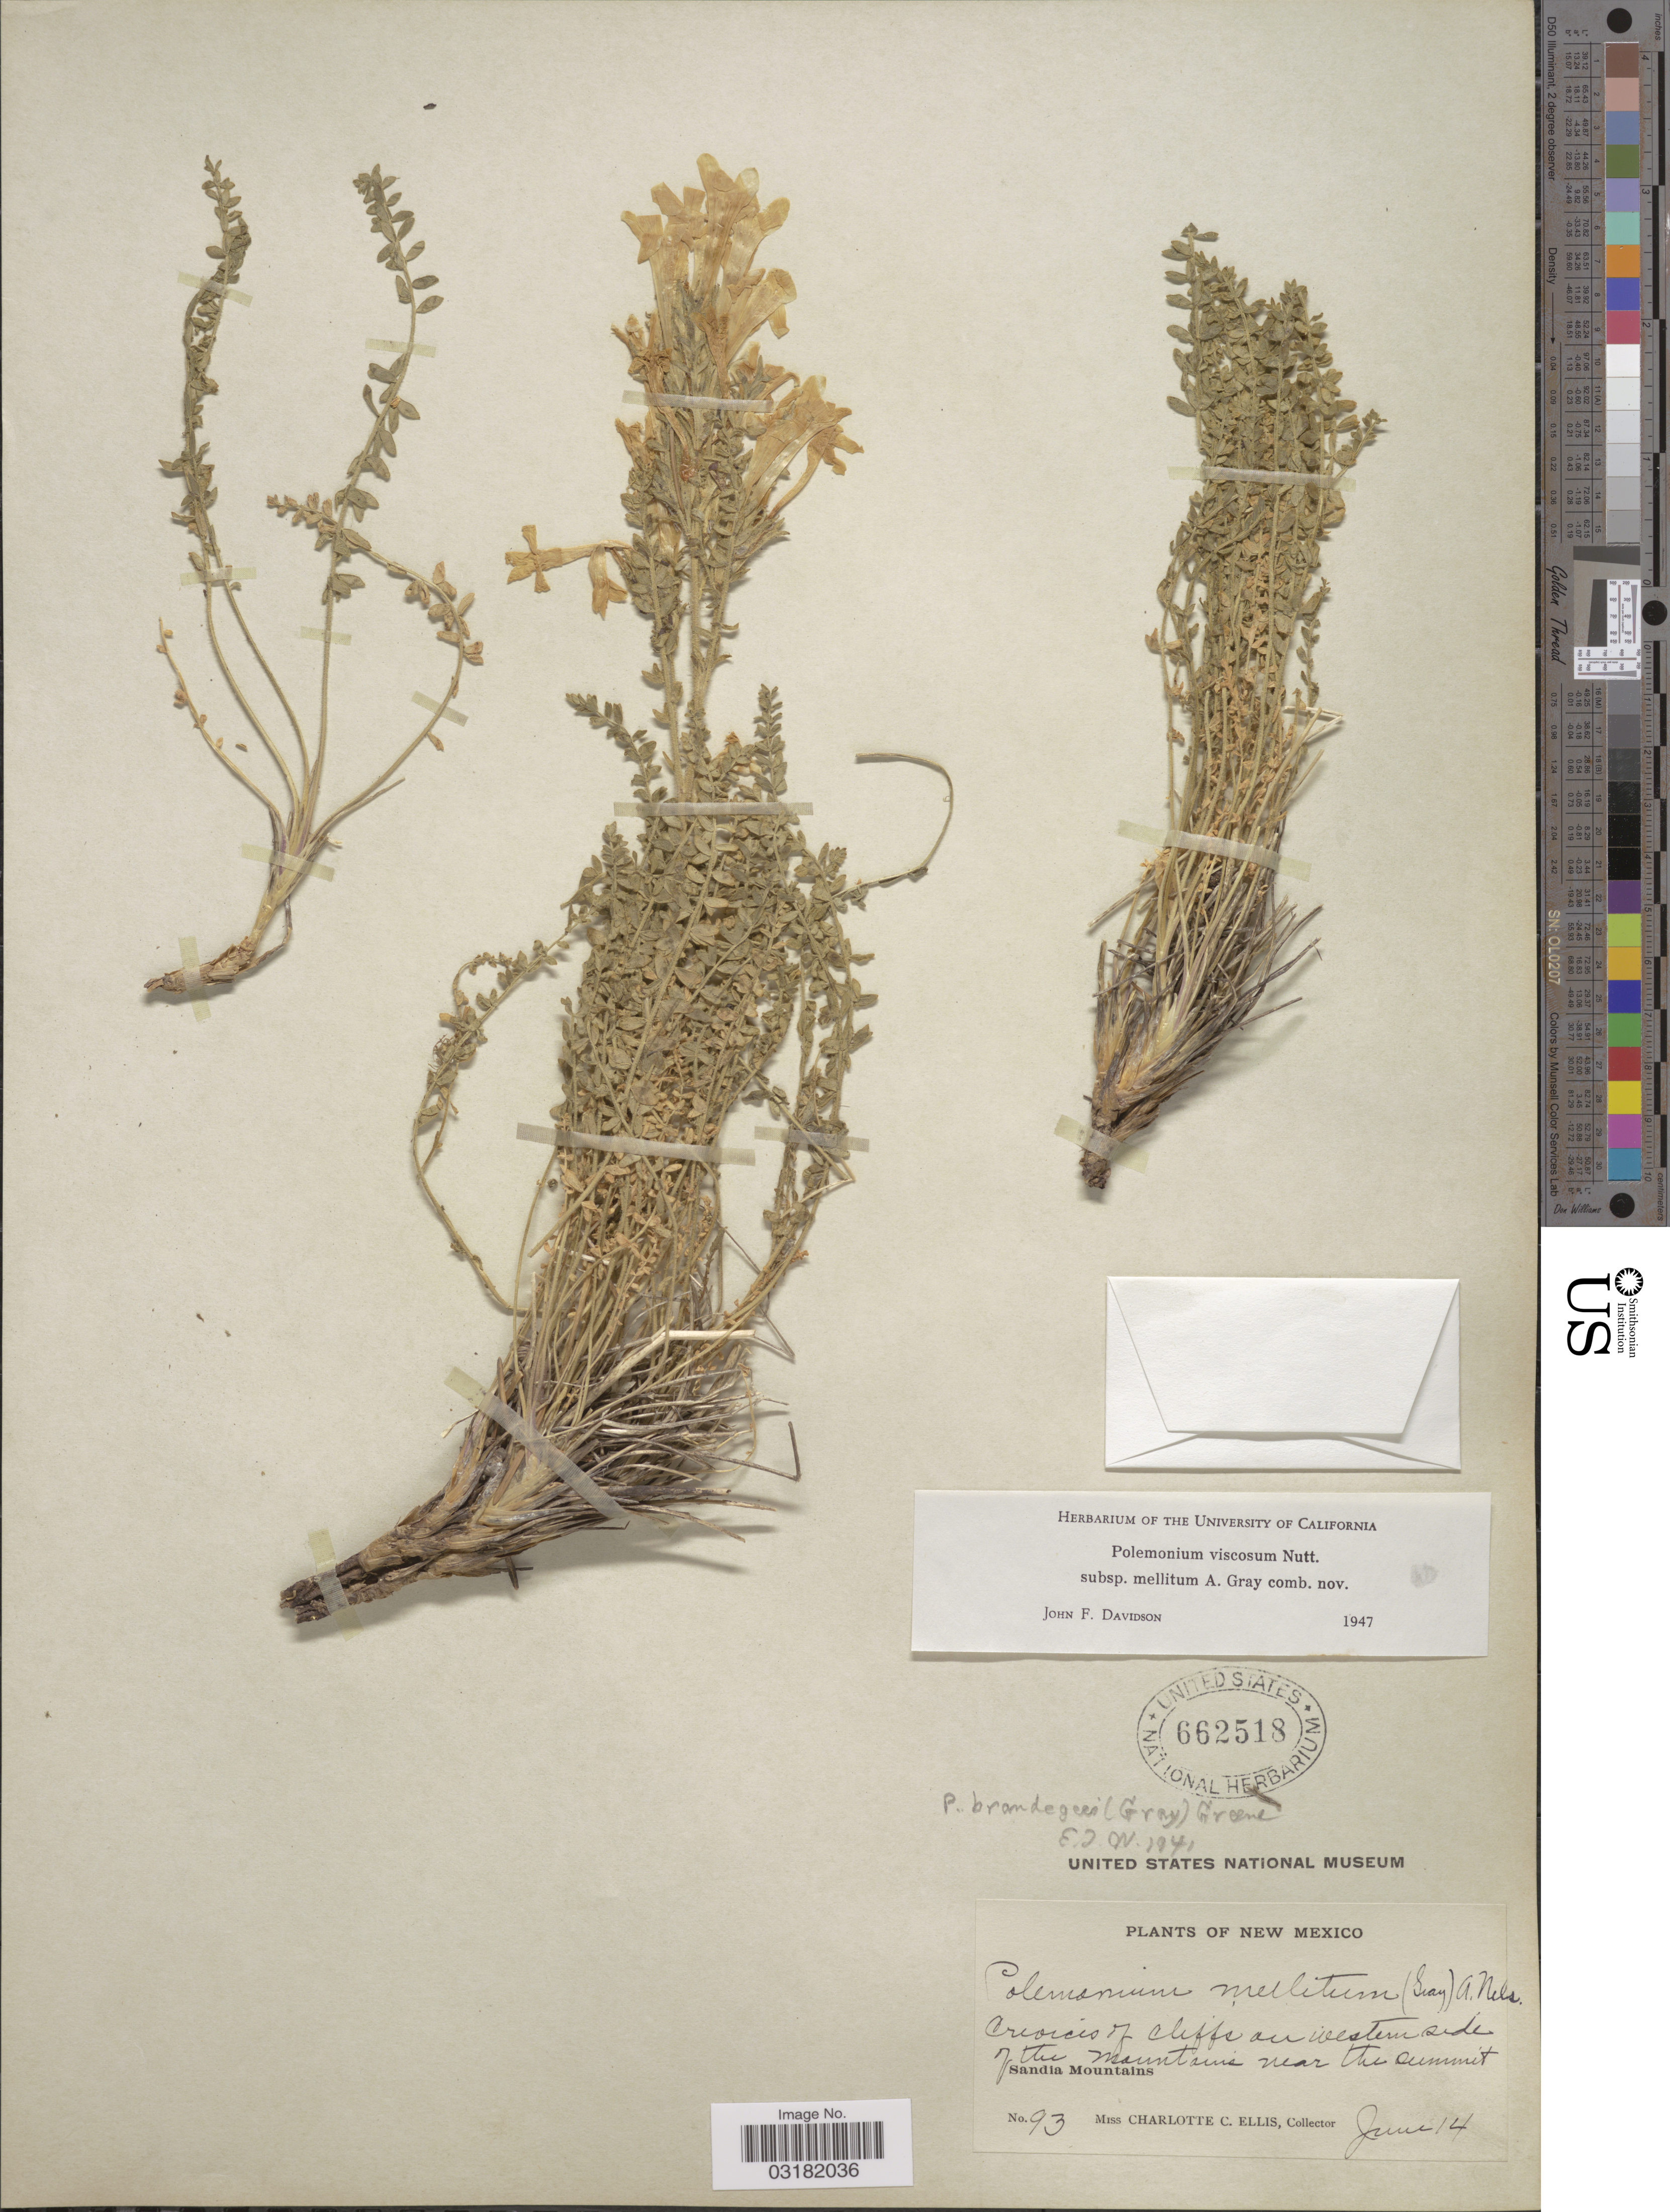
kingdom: Plantae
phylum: Tracheophyta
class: Magnoliopsida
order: Ericales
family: Polemoniaceae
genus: Polemonium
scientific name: Polemonium viscosum subsp. mellitum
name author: (A. Gray) J.F. Davidson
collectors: C. C. Ellis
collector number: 93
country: United States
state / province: New Mexico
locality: Crevices of cliffs on western side of the Mountains near the summit, Sandia Mountains.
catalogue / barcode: US 662518